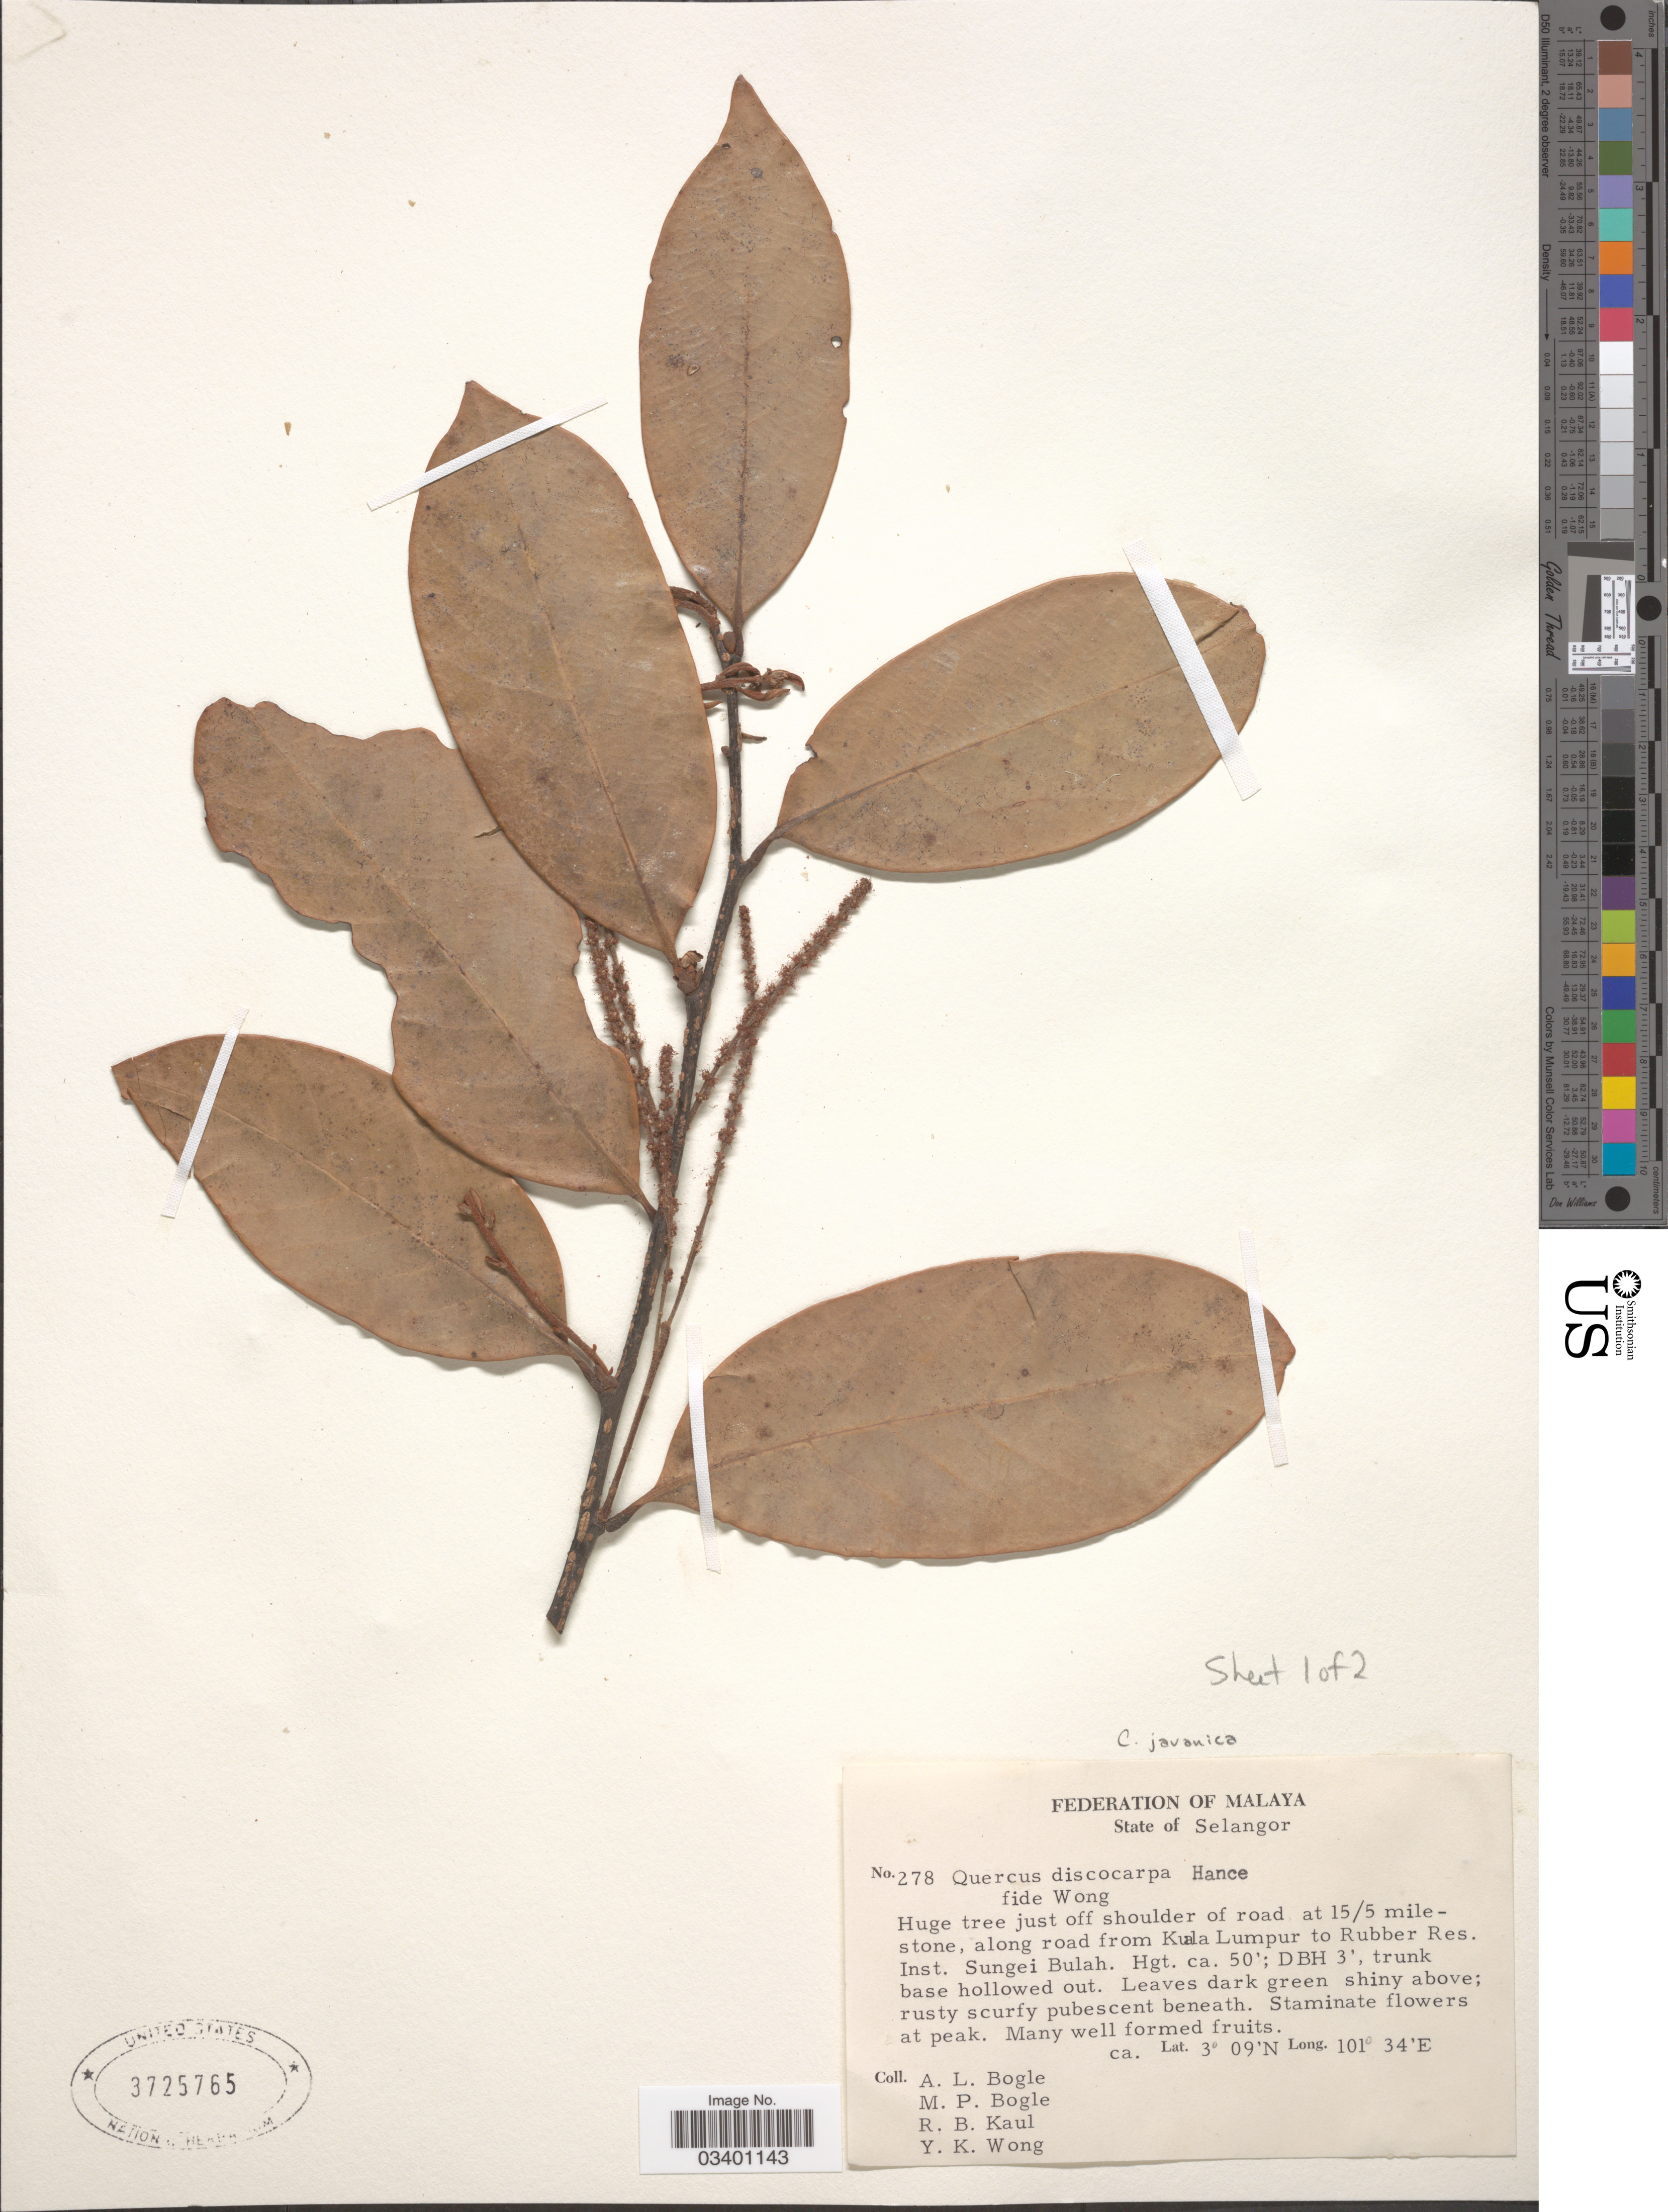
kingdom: Plantae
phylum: Tracheophyta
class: Magnoliopsida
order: Fagales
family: Fagaceae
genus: Castanopsis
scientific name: Castanopsis javanica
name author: (Blume) A. DC.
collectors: Bogle, A.L., M. Bogle, R. Kaul & Y. Wong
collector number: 278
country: Malaysia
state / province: Selangor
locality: Federation of Malaya. Huge tree just off shoulder of road at 15/5 milestone, along road from Kuala Lumpur to Rubber Res. Inst. Sungei Bulah.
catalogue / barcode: US 3725765